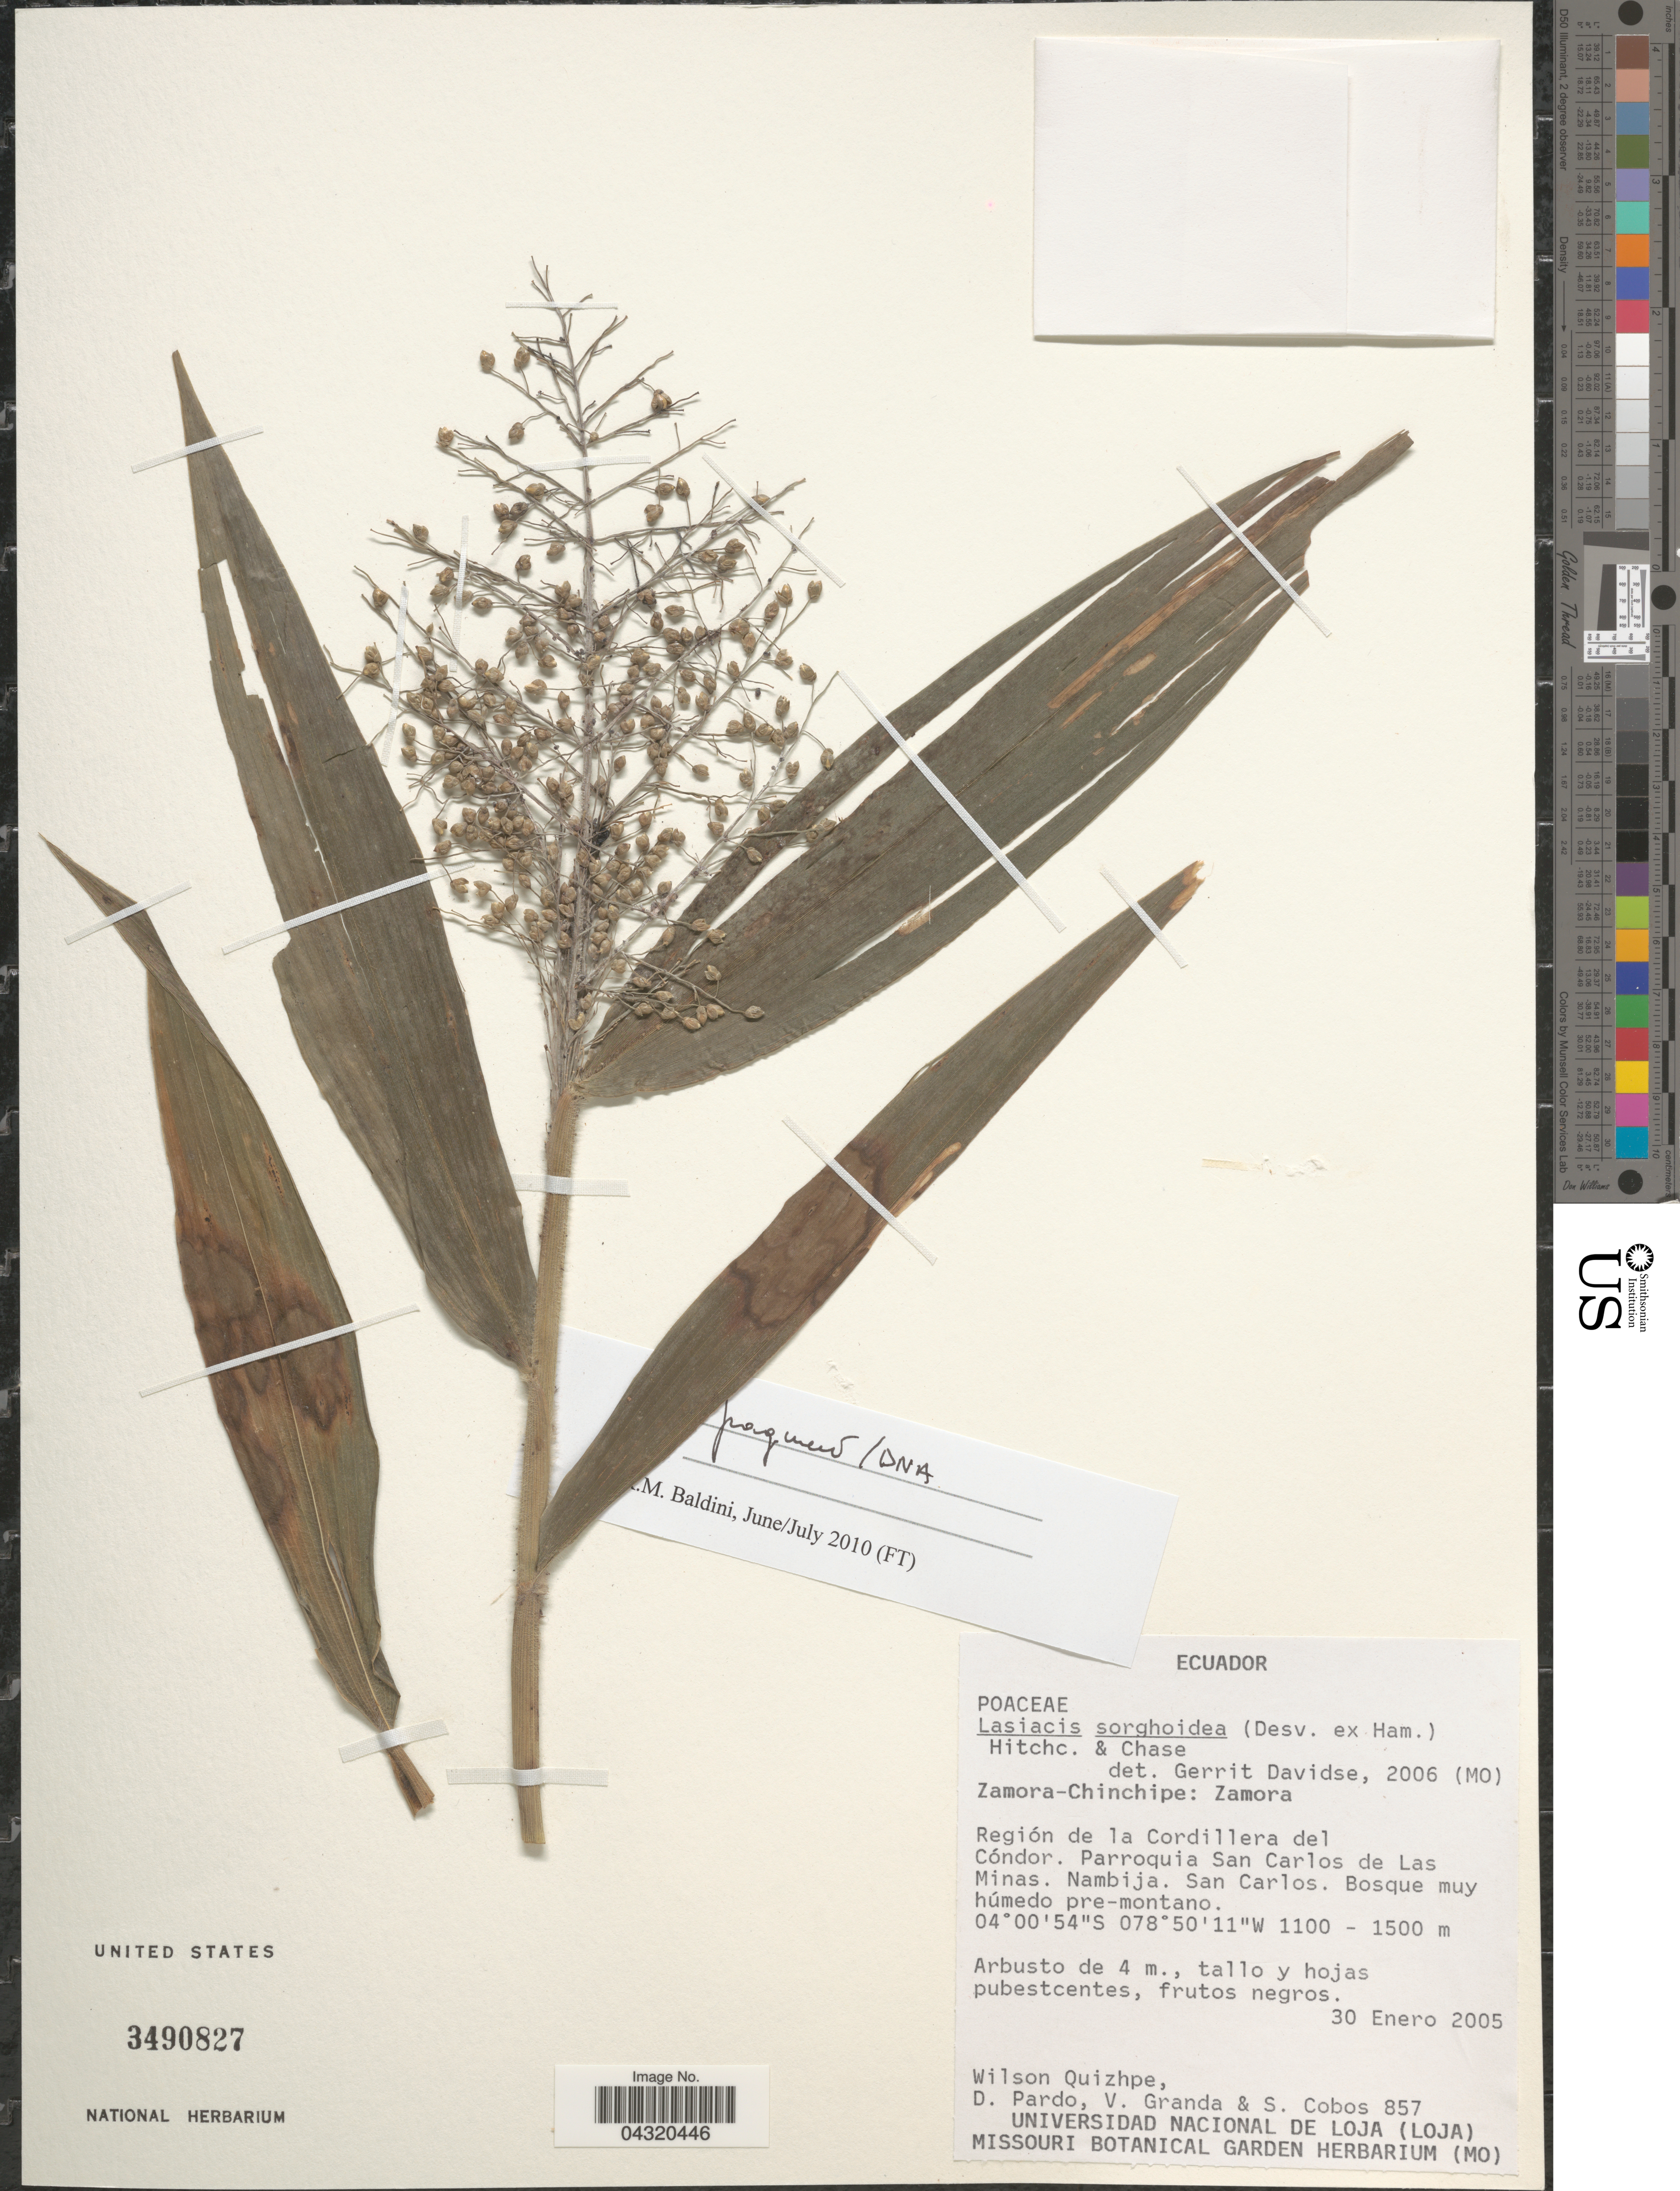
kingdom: Plantae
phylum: Tracheophyta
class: Liliopsida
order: Poales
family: Poaceae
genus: Lasiacis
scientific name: Lasiacis sorghoidea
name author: (Desv. ex Ham.) Hitchc. & Chase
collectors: W. Quizhpe, D. Pardo, V. Granda & S. Cobos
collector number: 857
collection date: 2005-01-30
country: Ecuador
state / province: Zamora-Chinchipe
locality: Zamora. Región de la Cordillera del Cóndor. Parroquia San Carlos de Las Minas. Nambija. San Carlos. Bosque muy húmedo pre-montano.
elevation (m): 1100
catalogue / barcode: US 3490827